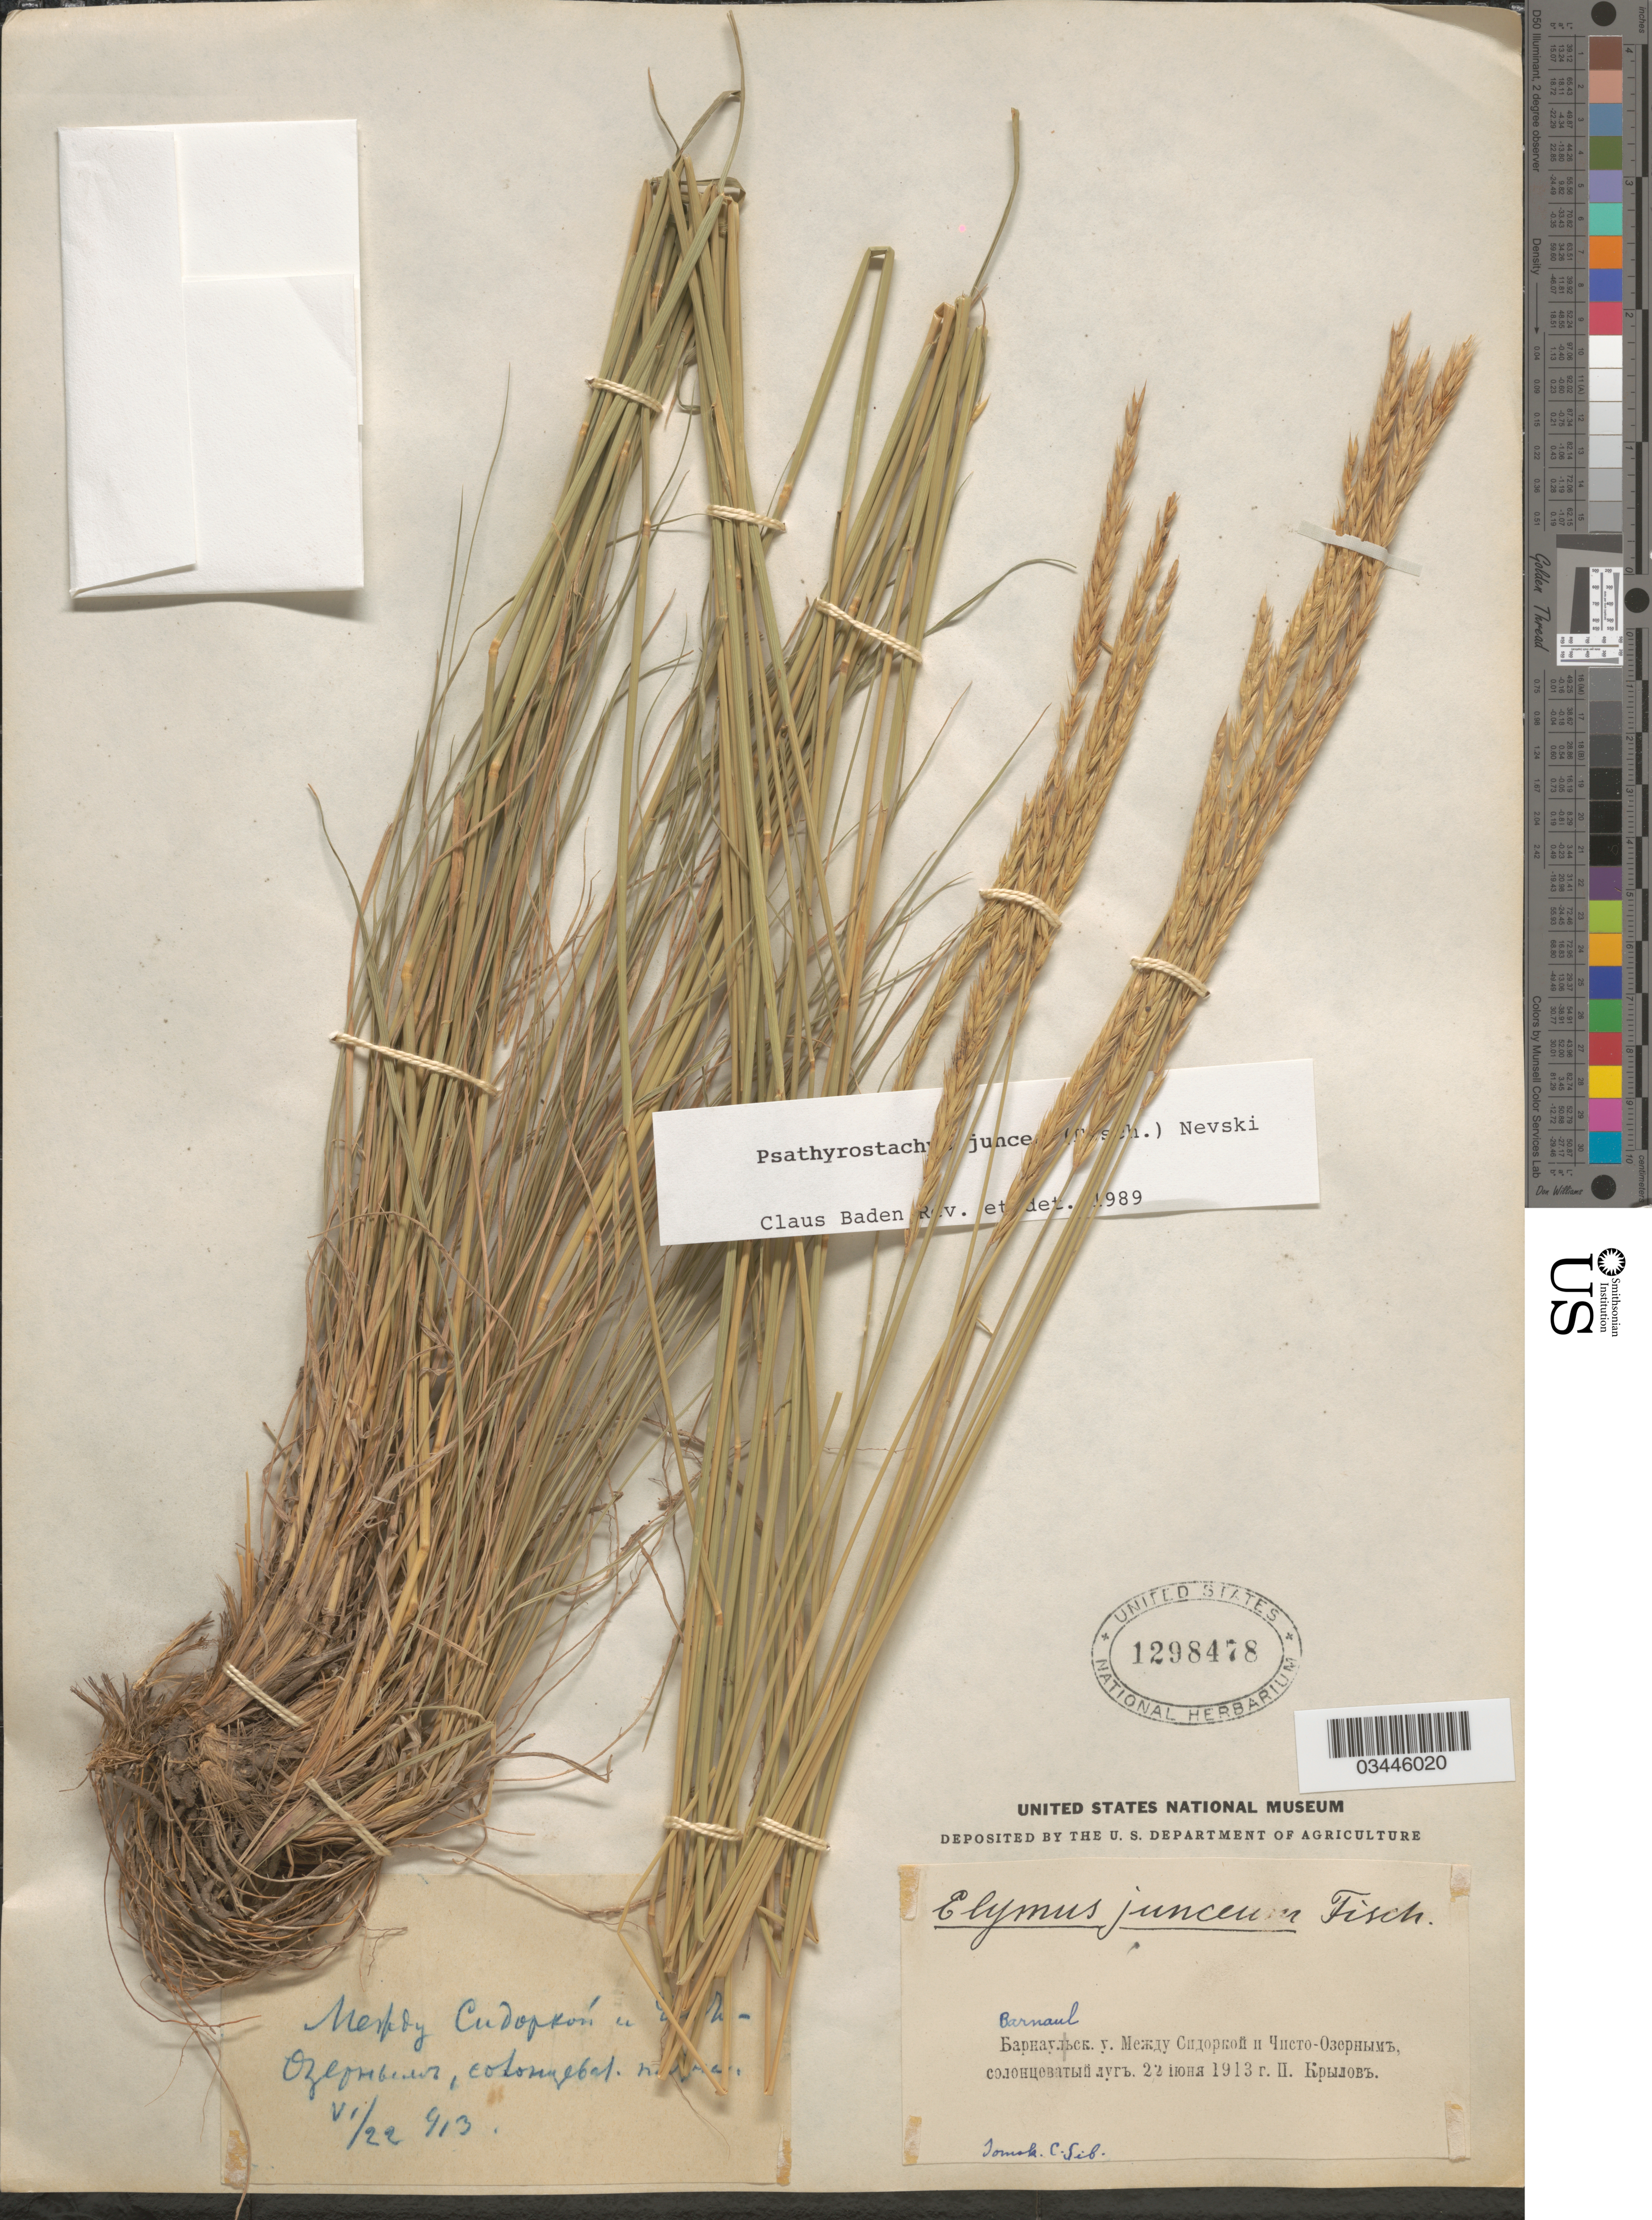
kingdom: Plantae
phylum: Tracheophyta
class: Liliopsida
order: Poales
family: Poaceae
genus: Psathyrostachys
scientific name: Psathyrostachys juncea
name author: (Fisch.) Nevki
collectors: P. Krylov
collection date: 1913-06-22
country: Russian Federation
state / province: Altai Krai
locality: Between Sidorka and Chistoozerka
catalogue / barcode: US 1298478